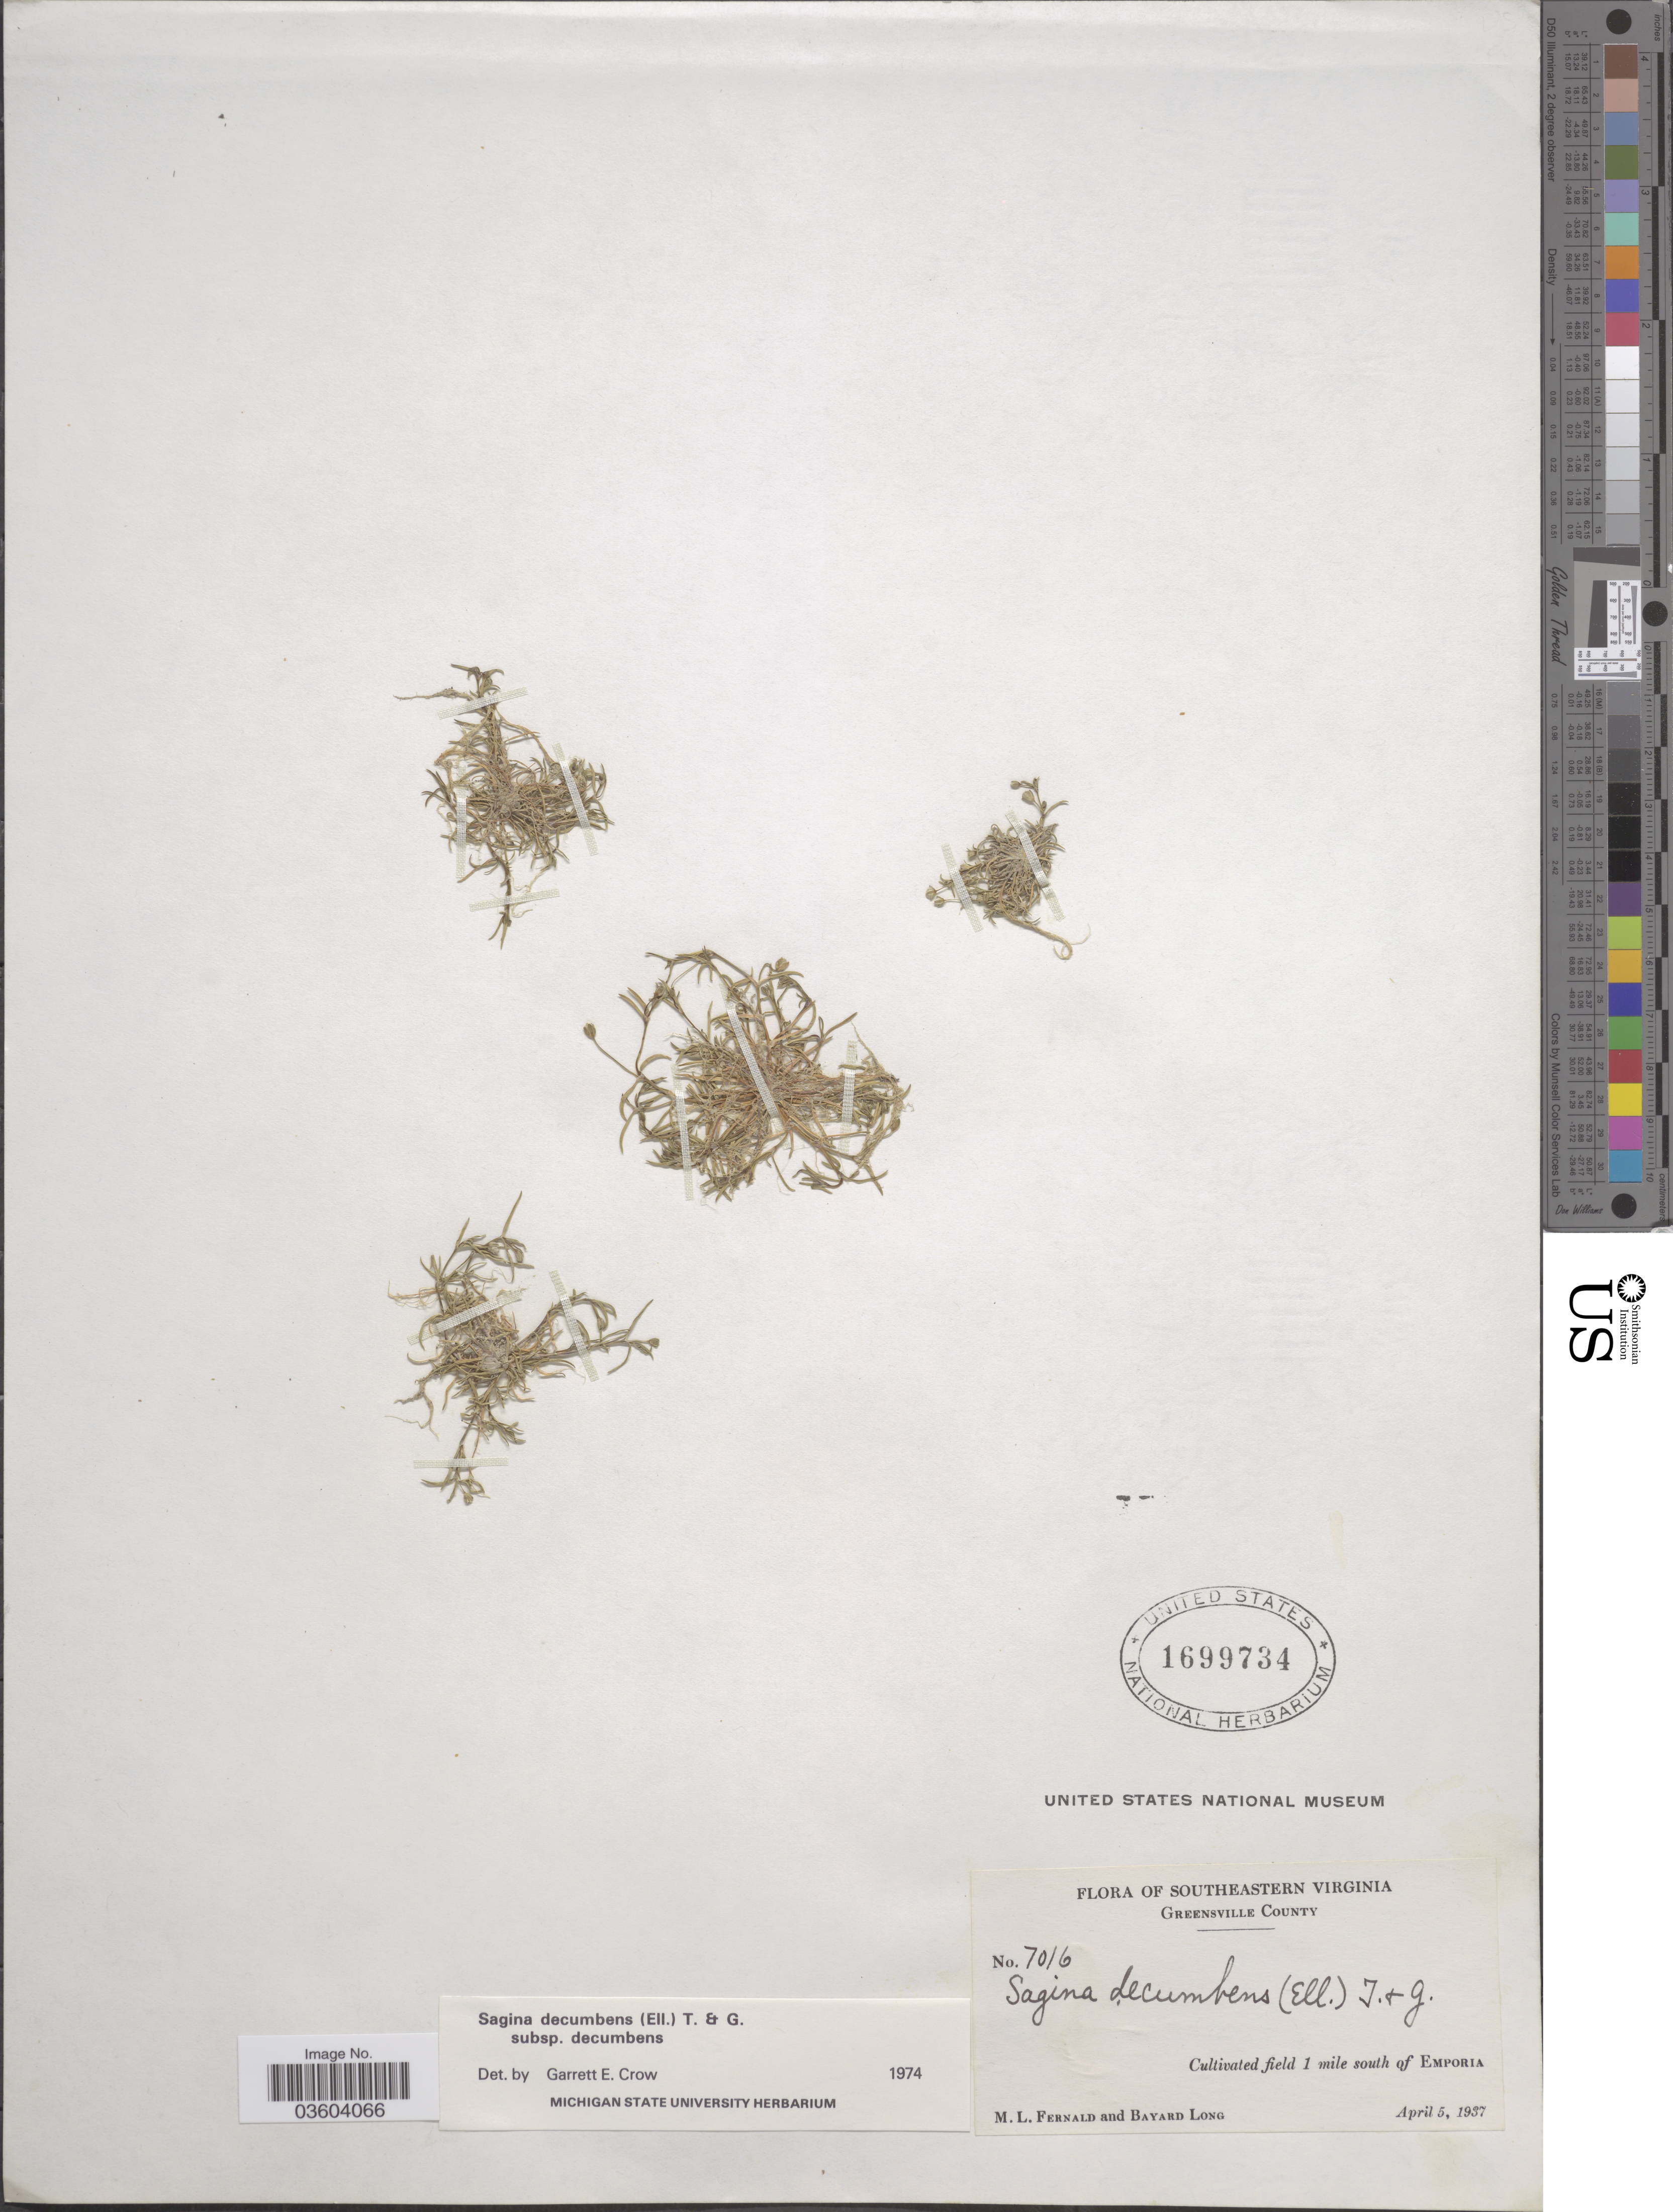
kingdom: Plantae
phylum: Tracheophyta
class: Magnoliopsida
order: Caryophyllales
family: Caryophyllaceae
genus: Sagina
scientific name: Sagina decumbens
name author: (Elliott) Torr. & A. Gray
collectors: M. L. Fernald & B. Long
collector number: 7016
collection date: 1937-04-05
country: United States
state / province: Virginia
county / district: Greensville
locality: Southeastern Virginia. Greensville County. Cultivated field 1 mile south of Emporia.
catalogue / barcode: US 1699734